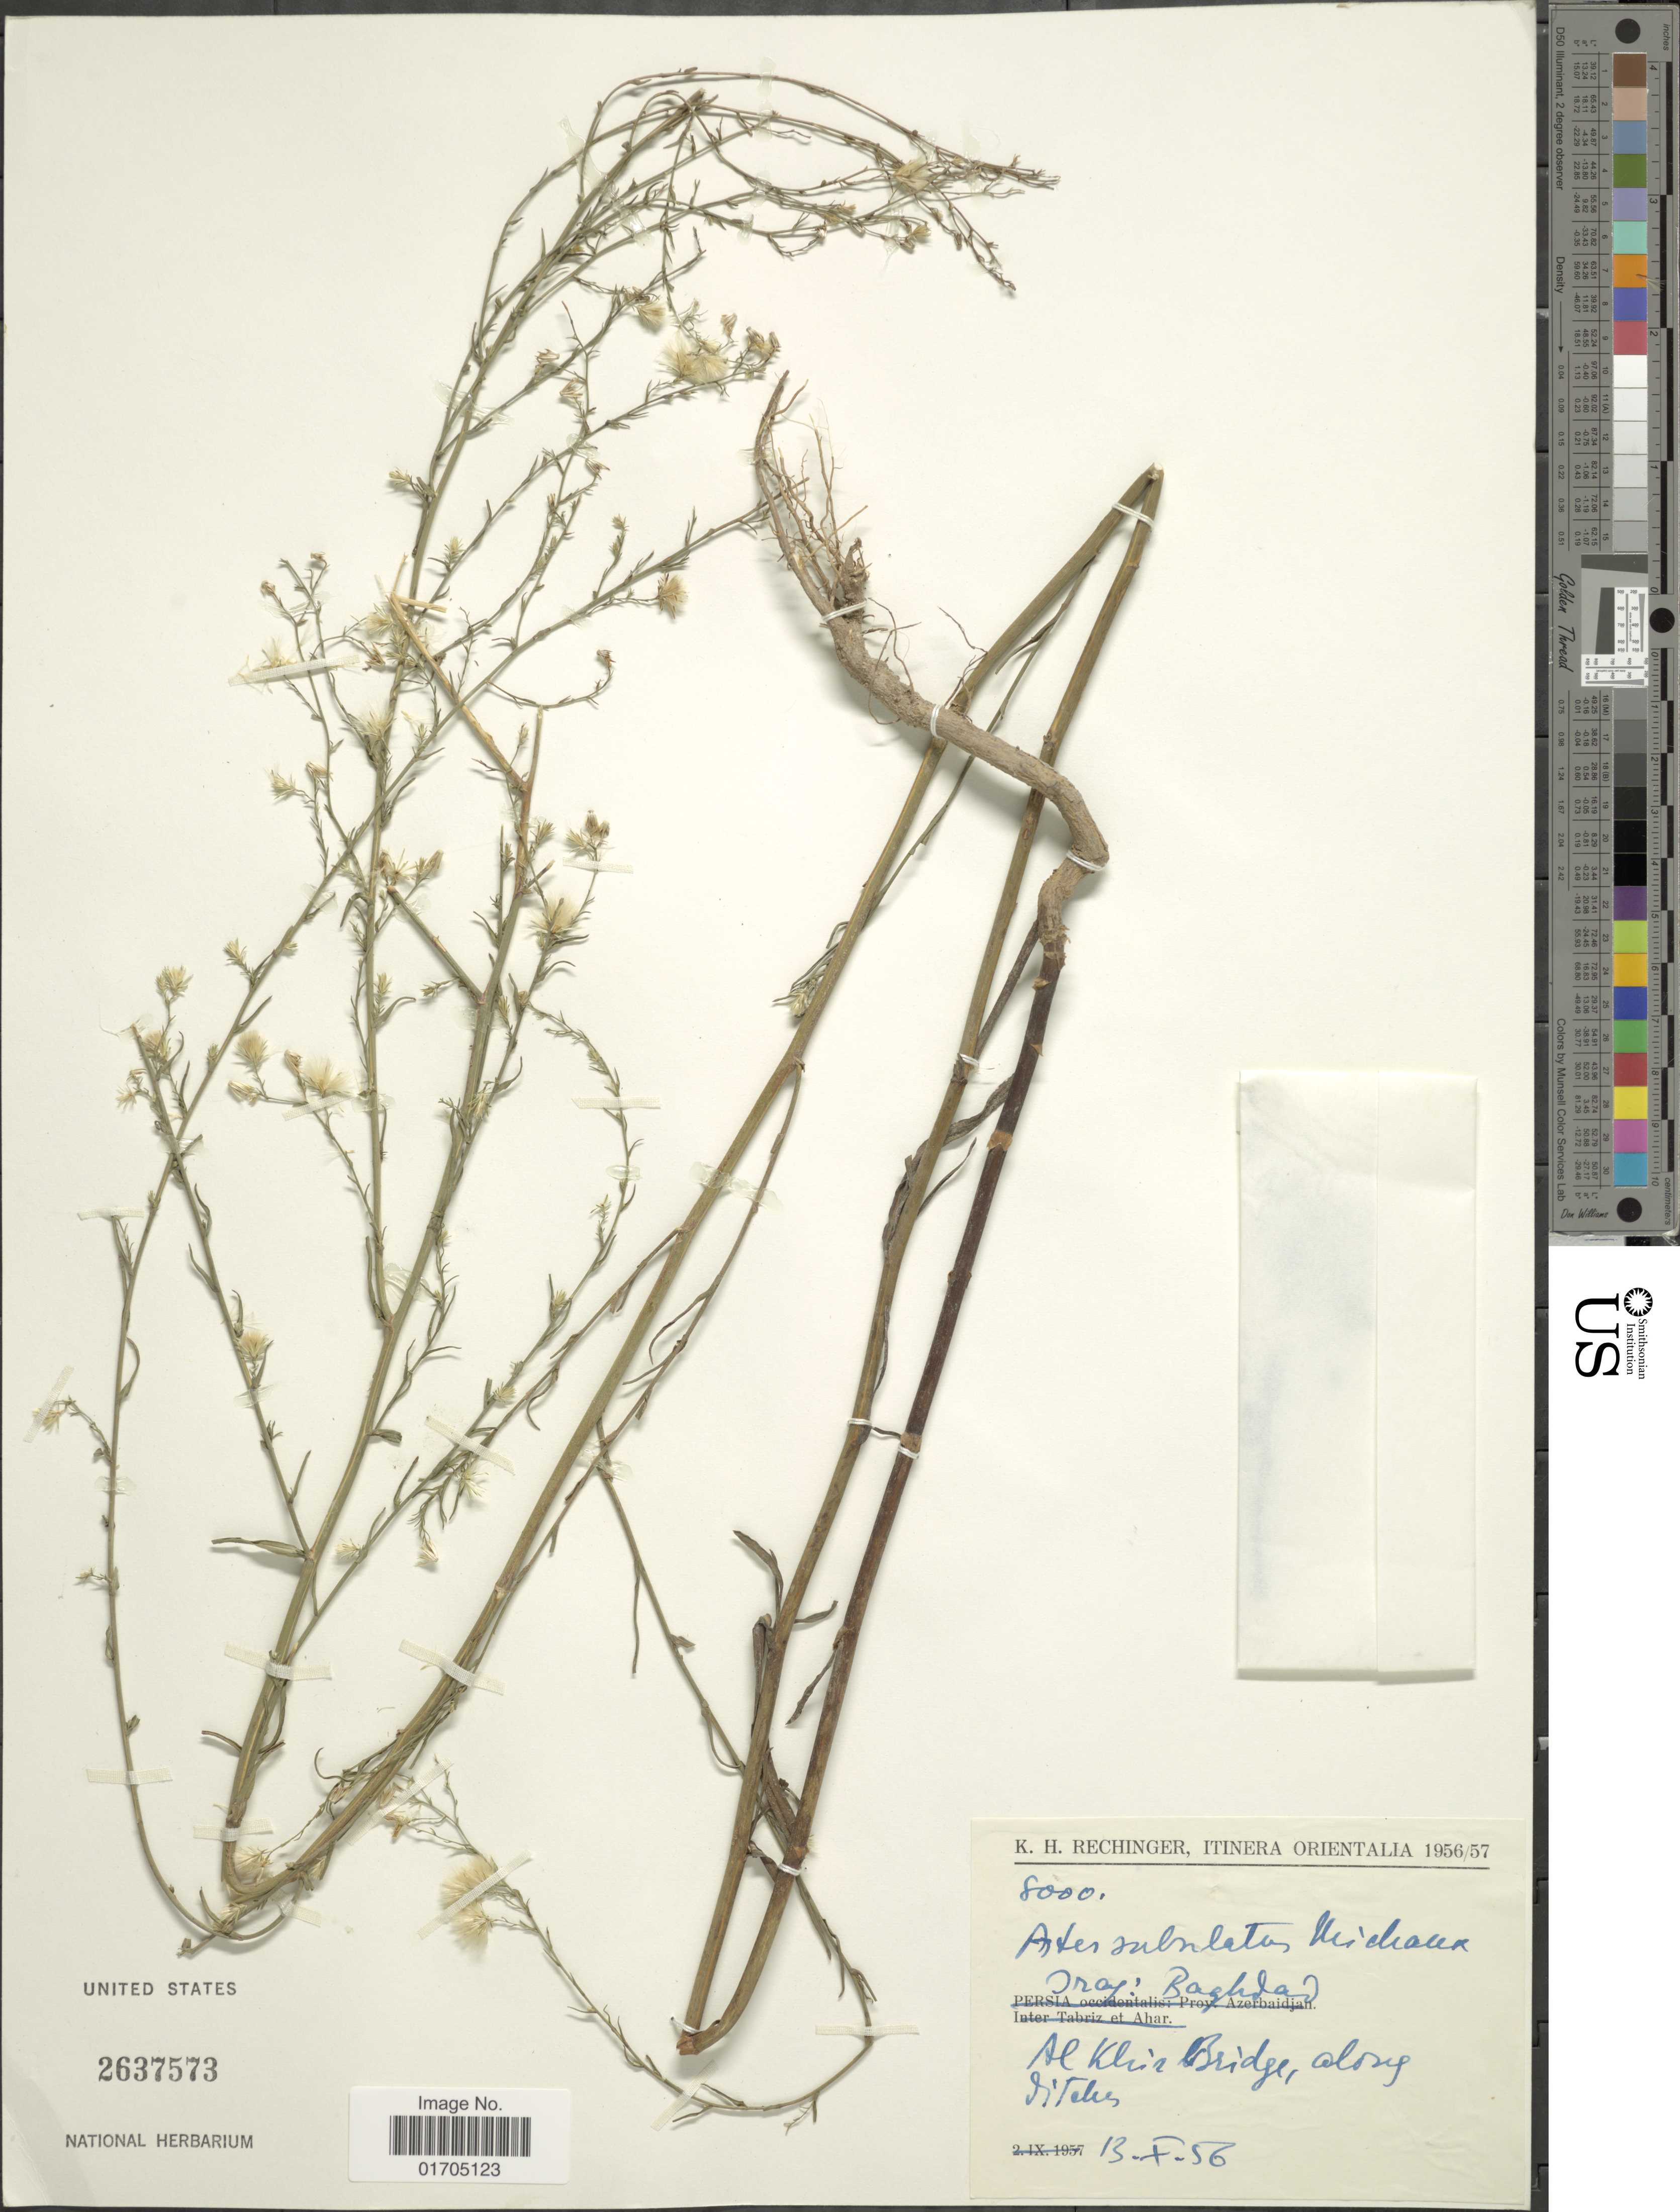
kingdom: Plantae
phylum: Tracheophyta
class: Magnoliopsida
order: Asterales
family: Asteraceae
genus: Symphyotrichum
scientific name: Symphyotrichum subulatum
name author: (Michx.) G.L. Nesom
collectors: K. H. Rechinger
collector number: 8000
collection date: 1956-10-13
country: Iraq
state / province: Baghdad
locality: Baghdad, Al Klir Bridge, along diteles [interpreted]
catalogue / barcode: US 2637573